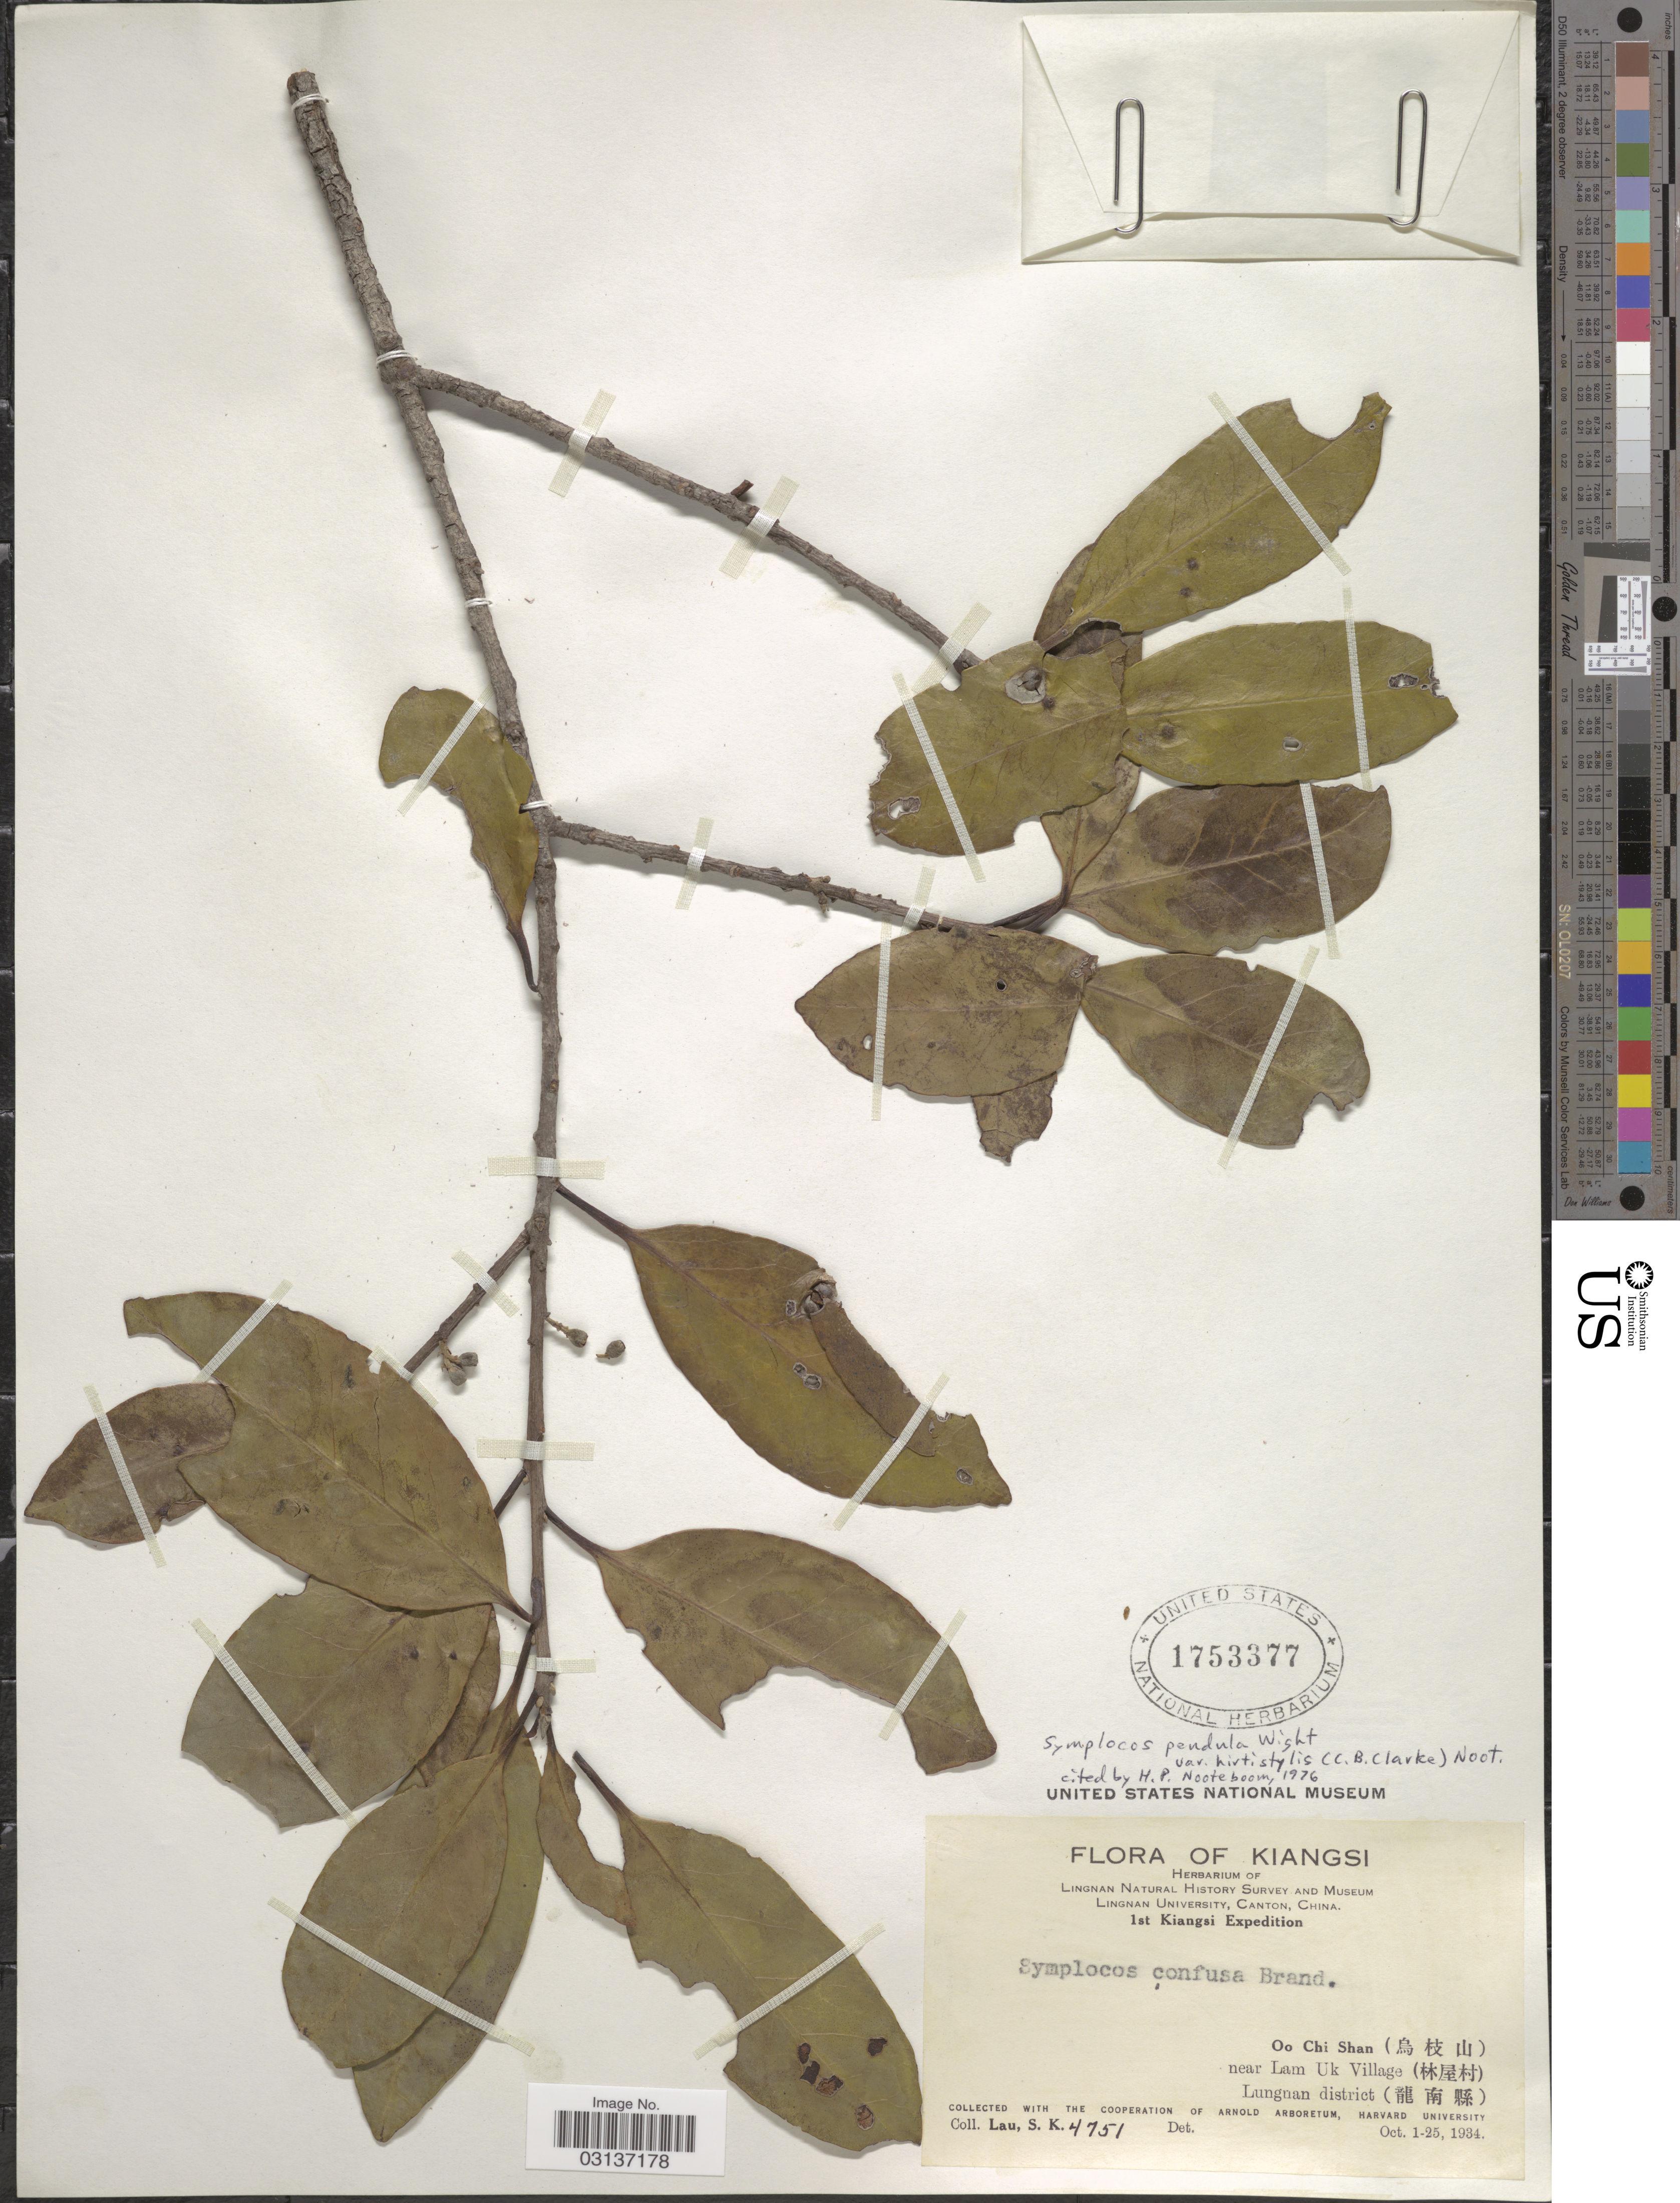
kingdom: Plantae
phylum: Tracheophyta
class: Magnoliopsida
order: Ericales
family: Symplocaceae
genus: Cordyloblaste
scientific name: Cordyloblaste pendula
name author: (Wight) Alston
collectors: S. K. Lau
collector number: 4751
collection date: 1934-10-01/1934-10-25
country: China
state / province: Jiangxi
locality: Kiangsi. Oo Chi Shan near Lam Uk Village. Lungnan district.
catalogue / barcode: US 1753377